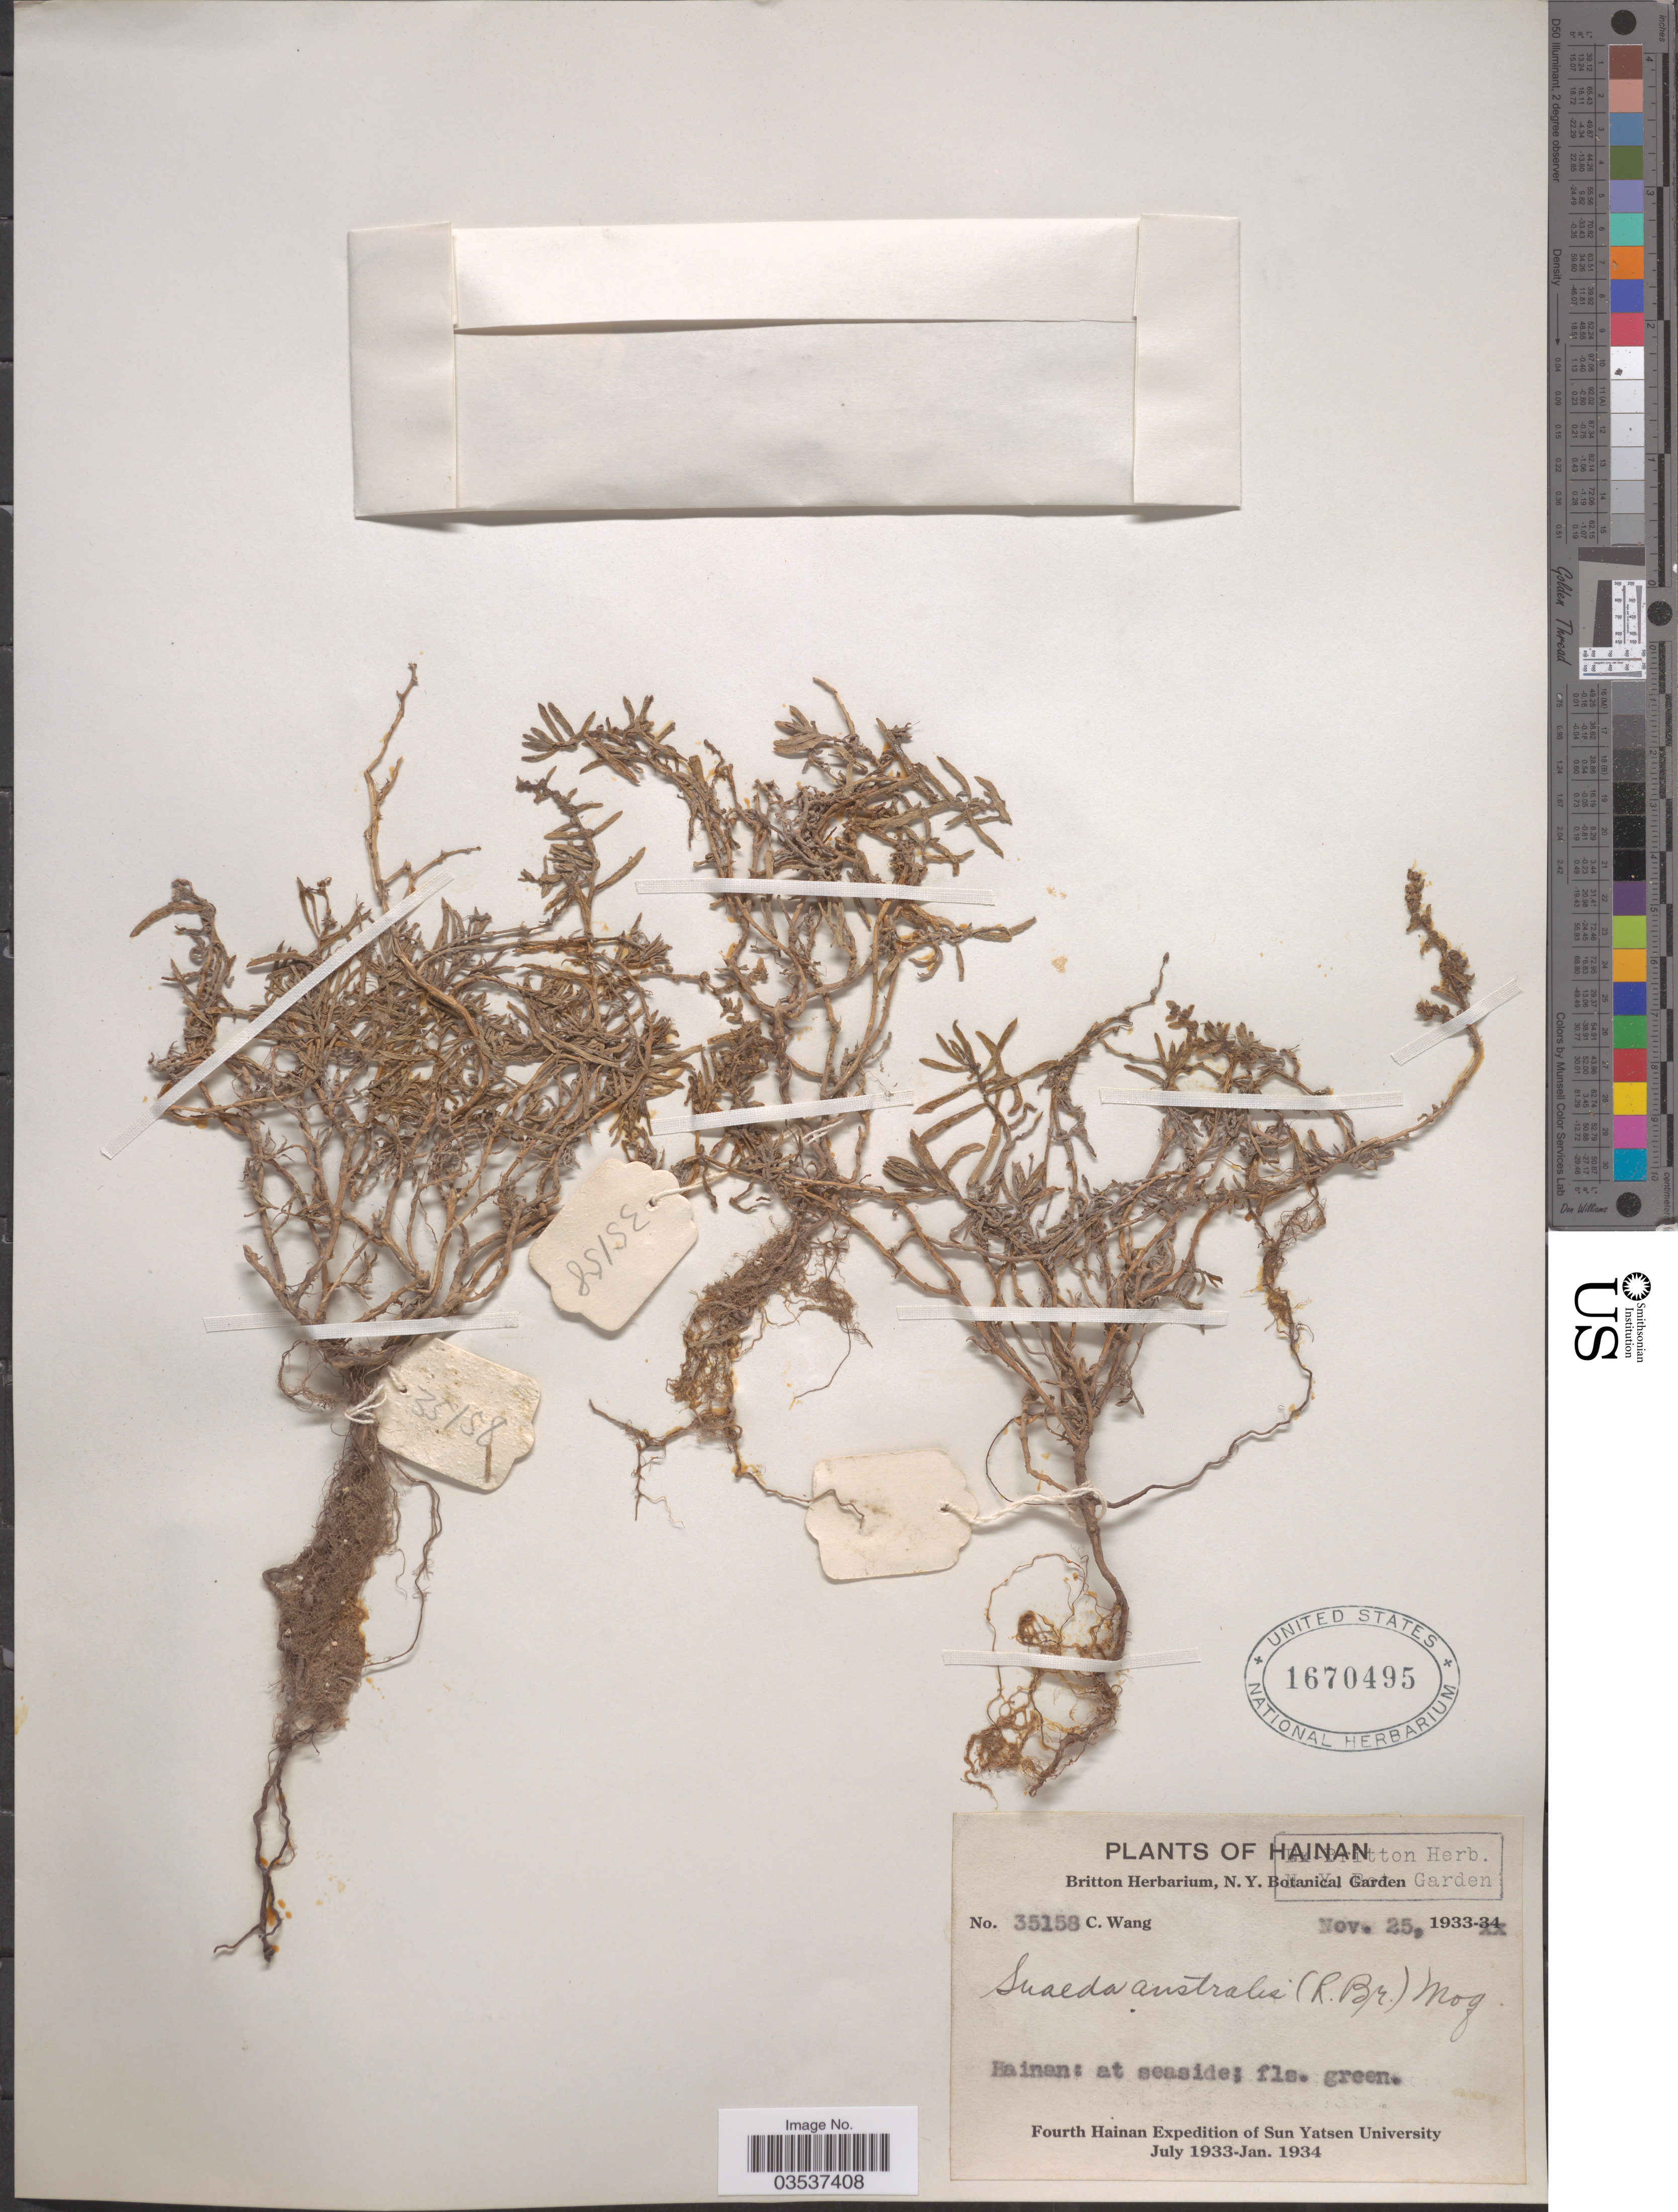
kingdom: Plantae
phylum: Tracheophyta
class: Magnoliopsida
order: Caryophyllales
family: Amaranthaceae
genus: Suaeda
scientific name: Suaeda australis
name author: (R. Br.) Moq.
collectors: C. Wang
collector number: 35158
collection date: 1933-11-25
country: China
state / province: Hainan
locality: At seaside.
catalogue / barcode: US 1670495